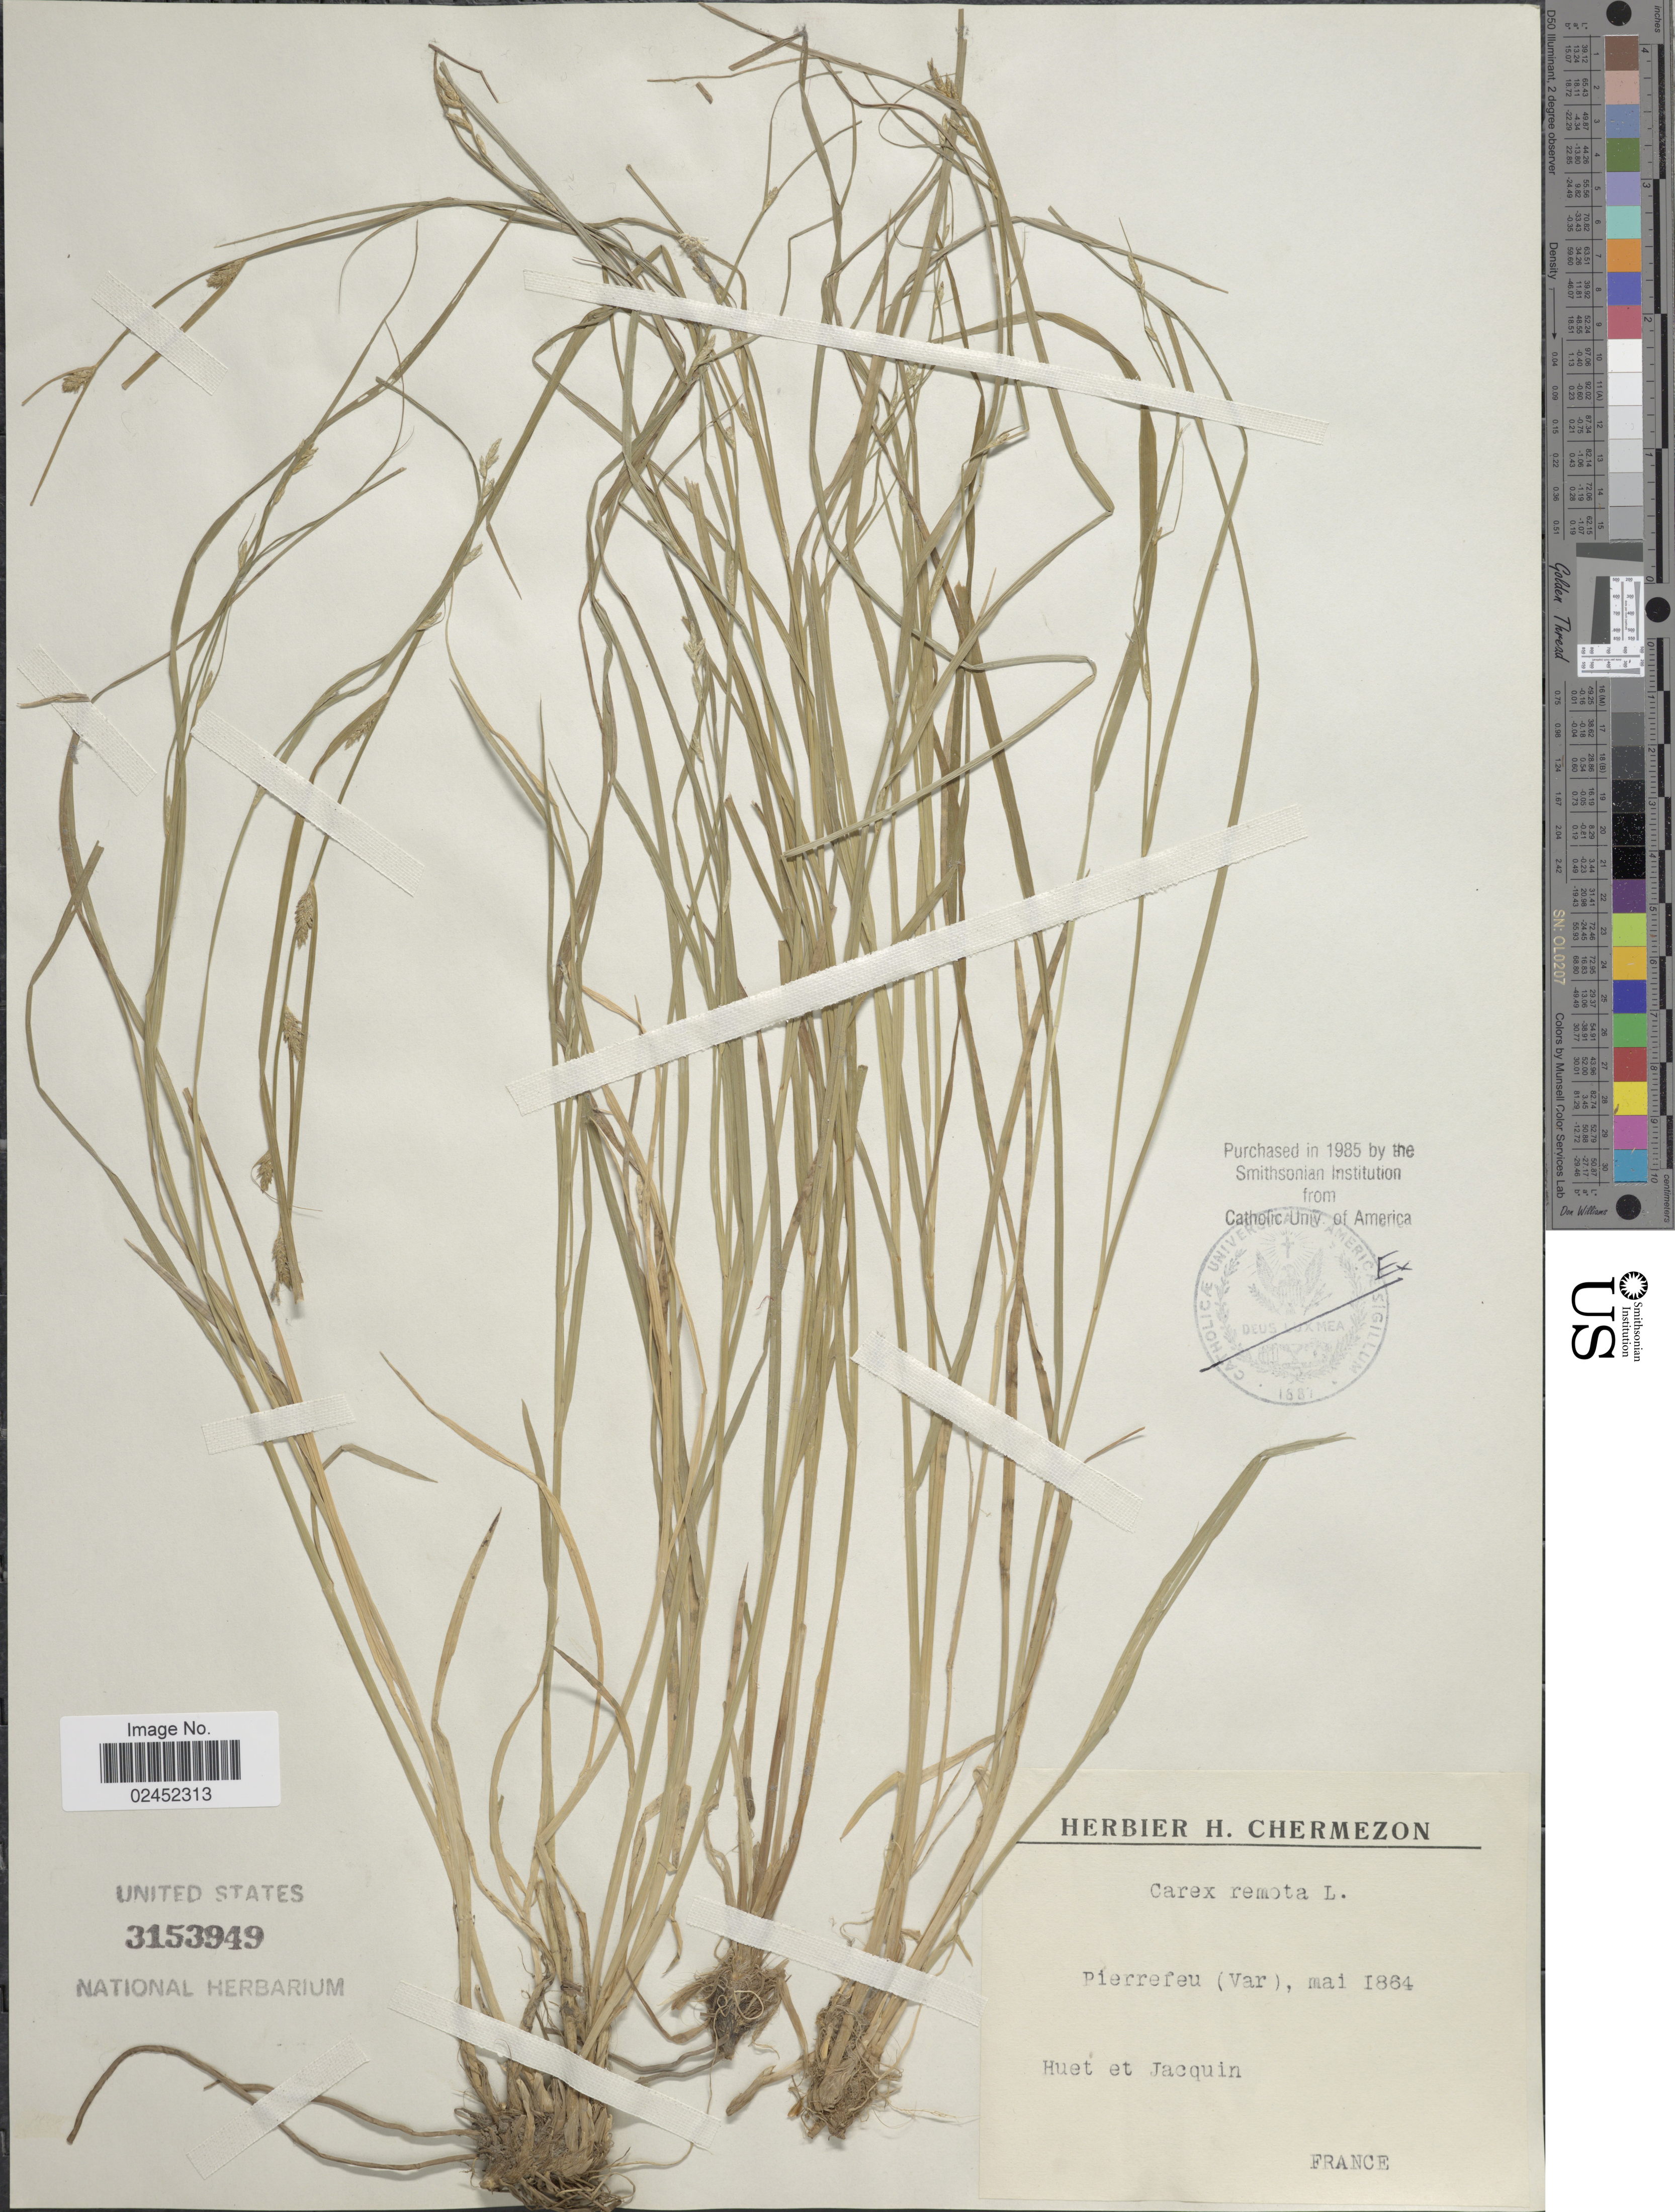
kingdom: Plantae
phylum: Tracheophyta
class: Liliopsida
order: Poales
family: Cyperaceae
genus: Carex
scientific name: Carex remota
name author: L.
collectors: -. Huet & Jacquin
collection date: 1864-05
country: France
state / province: Provence-Alpes-Côte d'Azur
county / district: Var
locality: France. Pierrefeu ( Var).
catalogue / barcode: US 3153949